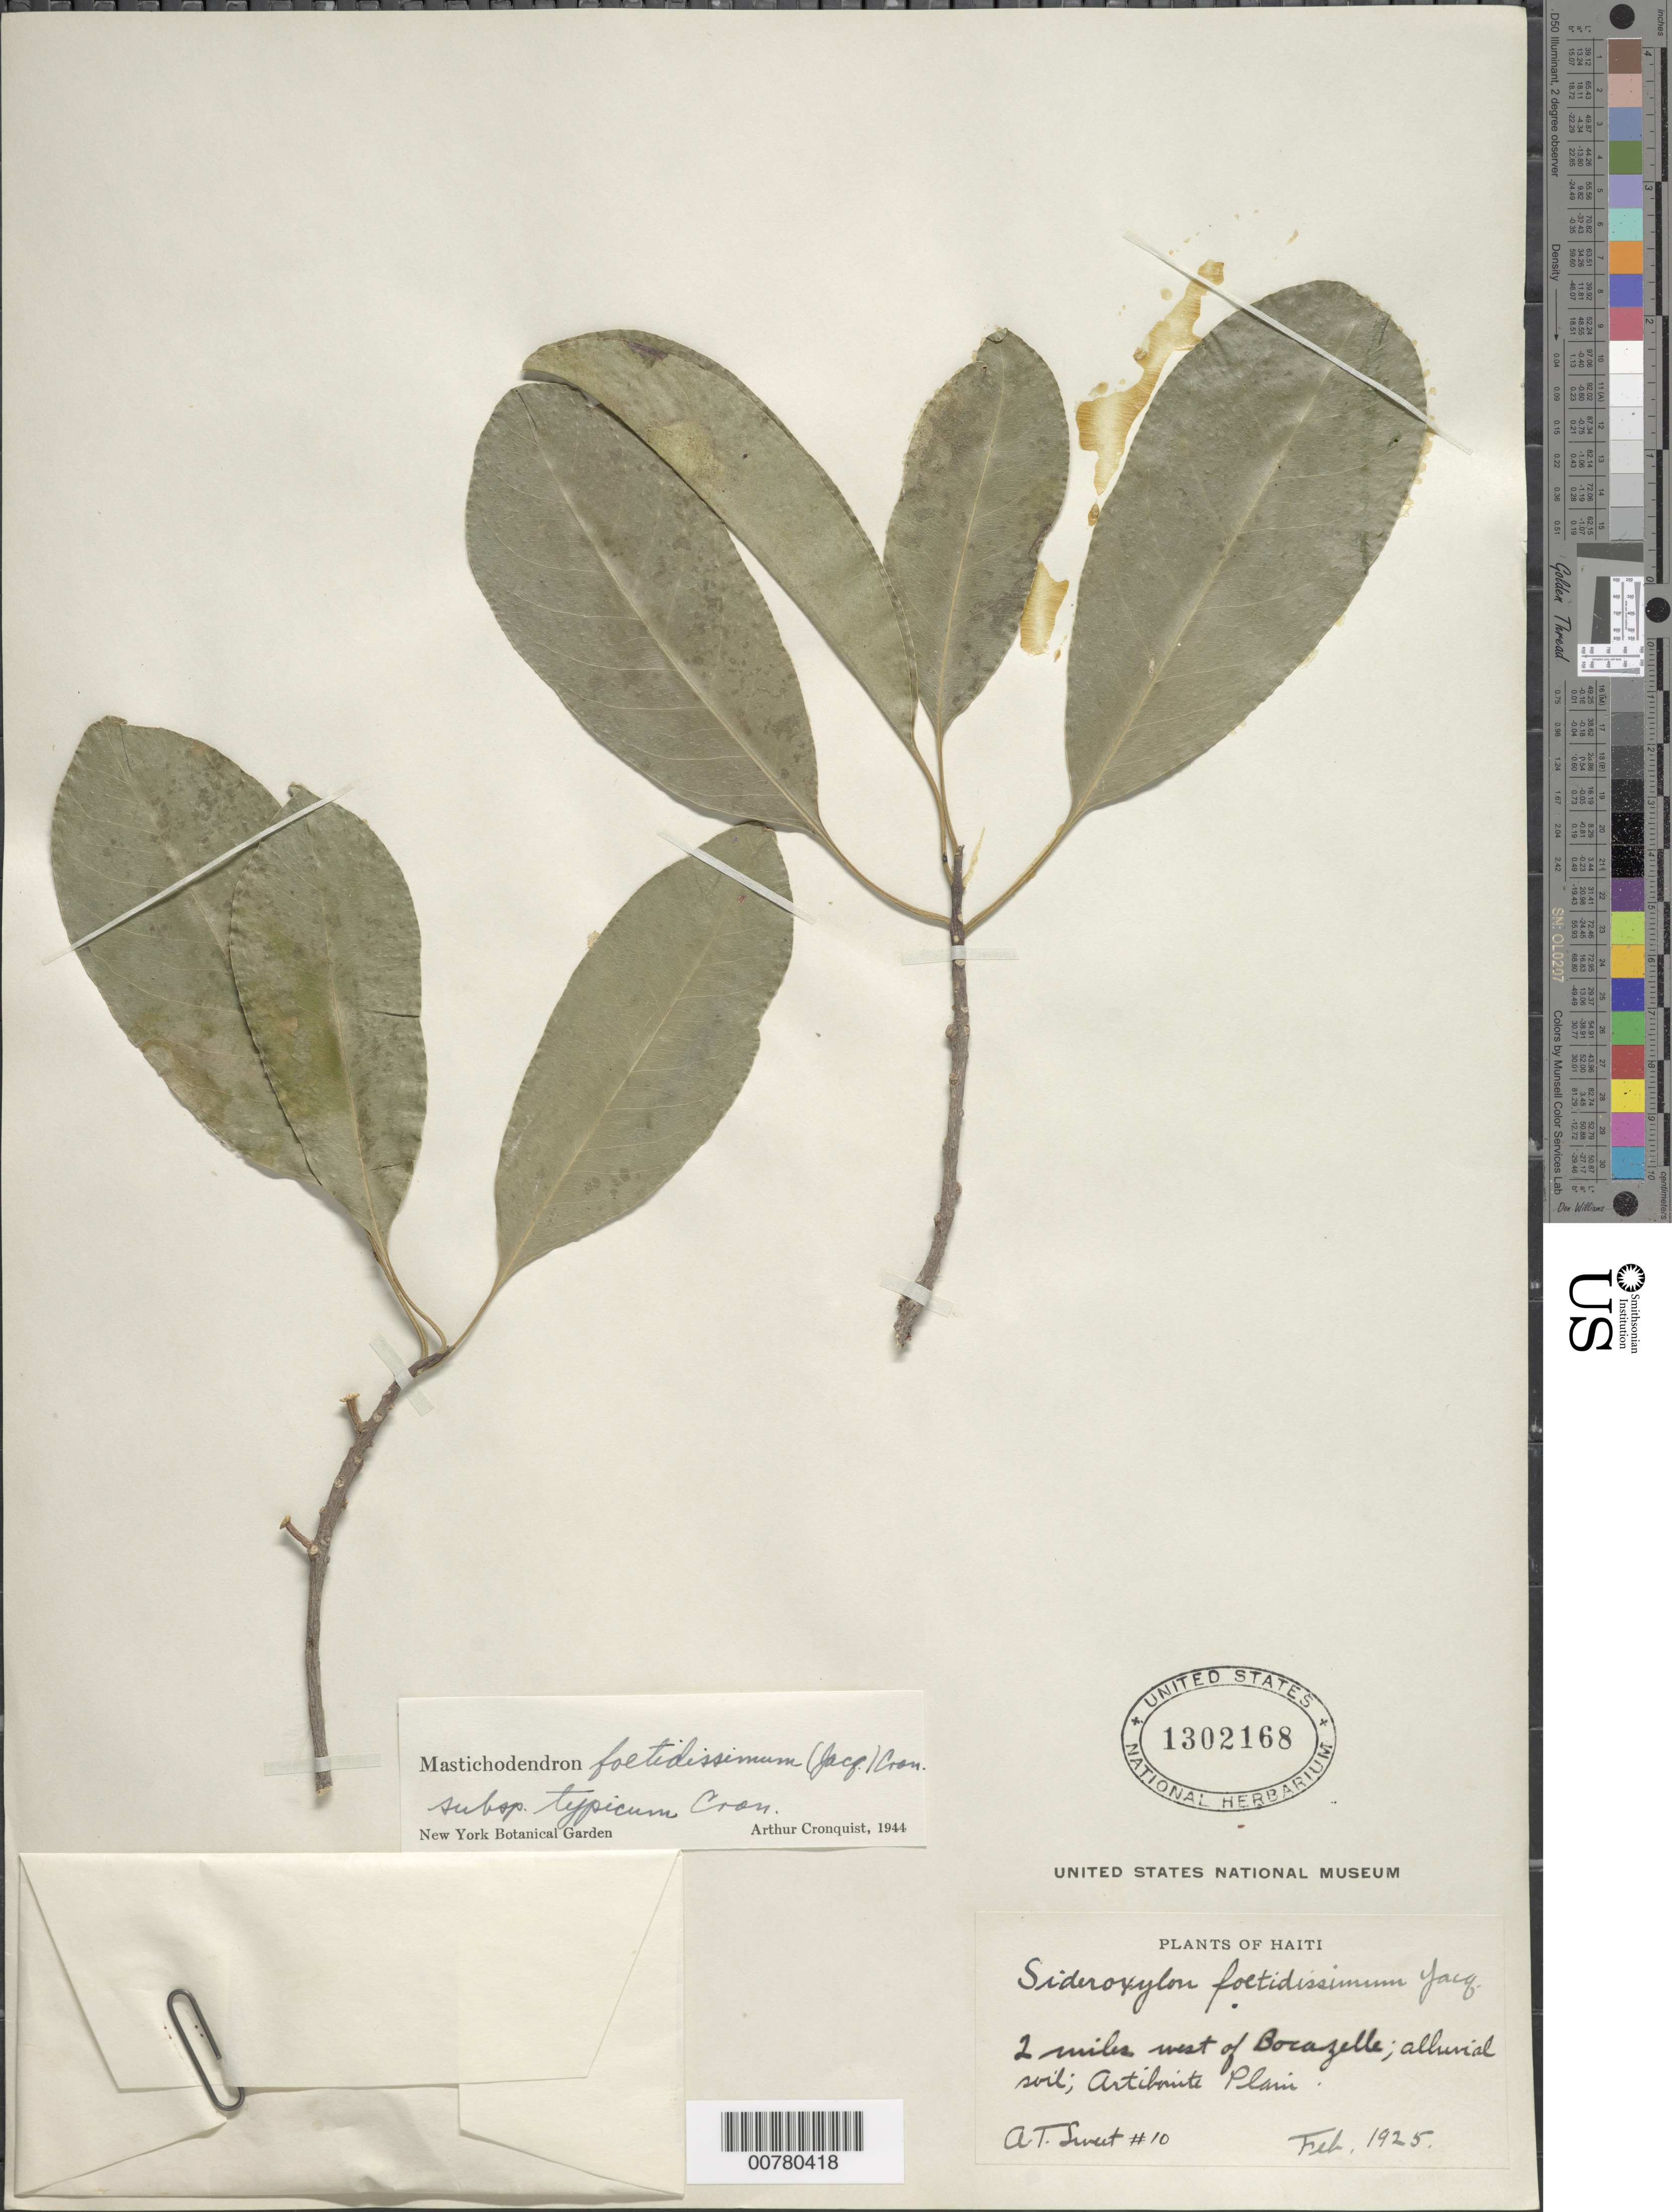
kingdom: Plantae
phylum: Tracheophyta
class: Magnoliopsida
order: Ericales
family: Sapotaceae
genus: Sideroxylon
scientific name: Sideroxylon foetidissimum subsp. foetidissimum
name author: Jacq.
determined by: Cronquist, A. J.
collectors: A. T. Sweet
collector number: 10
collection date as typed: Feb 1925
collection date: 1925-02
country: Haiti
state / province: Artibonite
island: Hispaniola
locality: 2 miles west of Bocazelle.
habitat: Alluvial soil.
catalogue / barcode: US 1302168